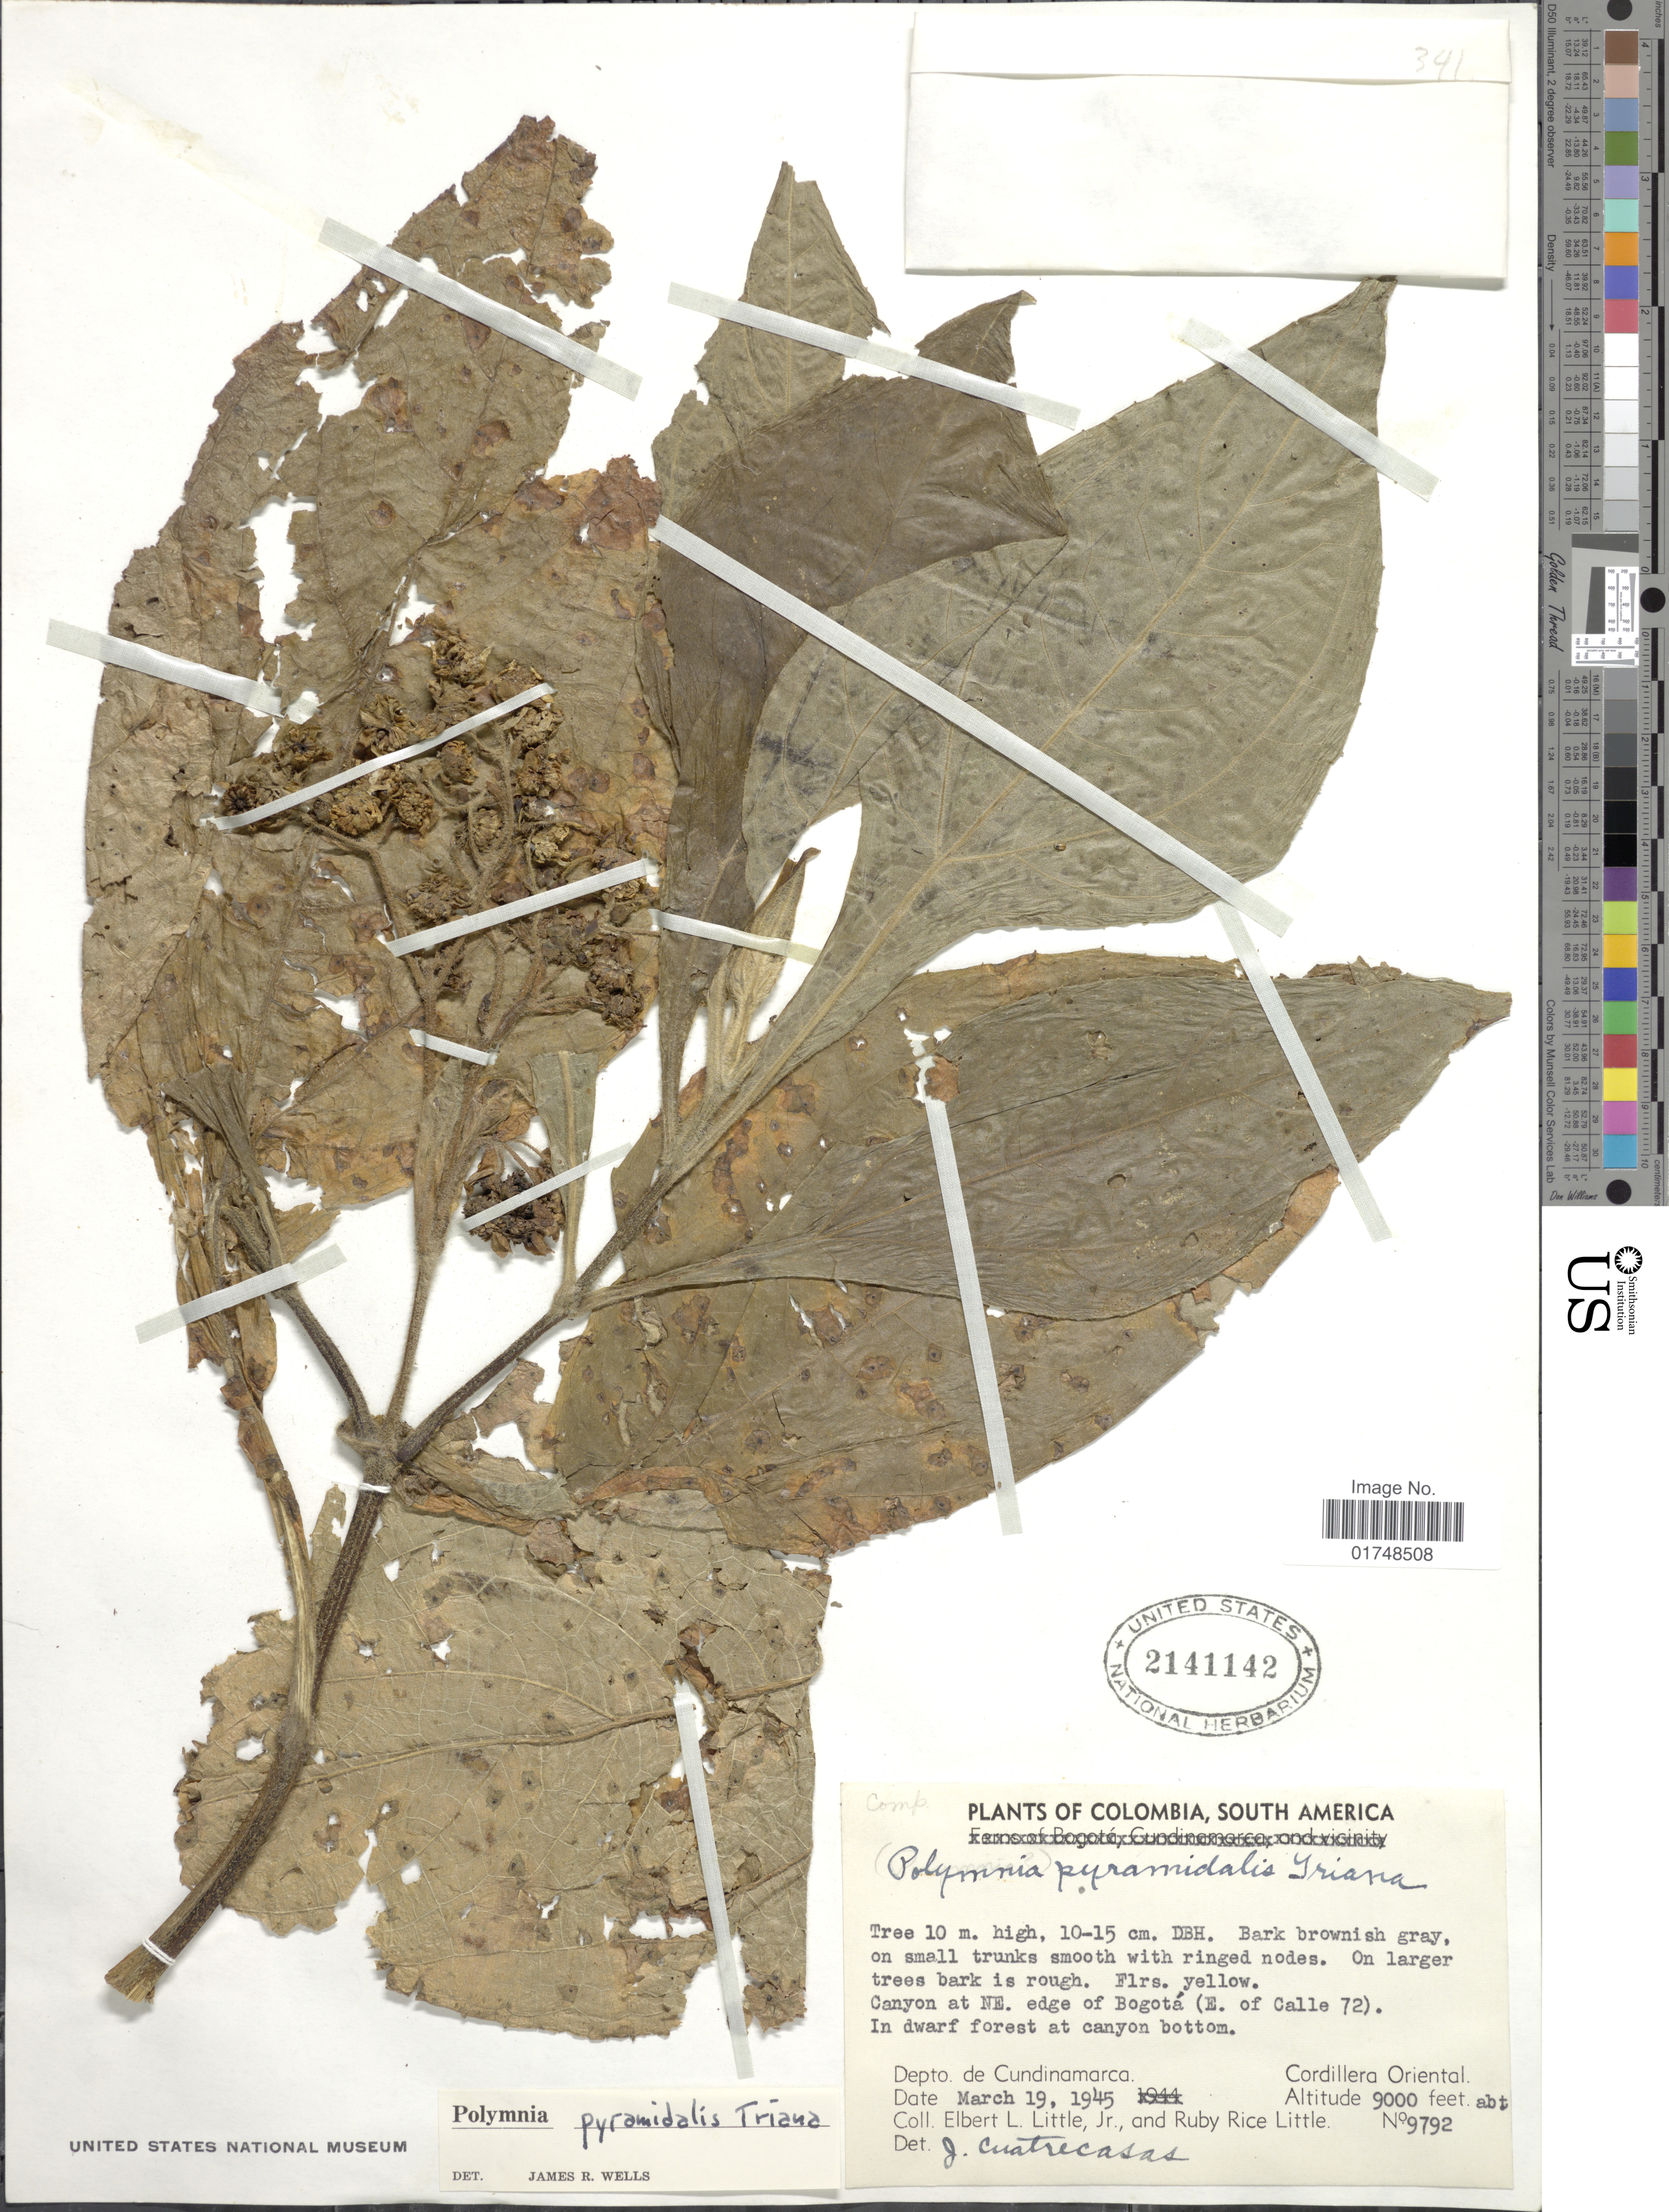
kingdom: Plantae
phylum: Tracheophyta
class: Magnoliopsida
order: Asterales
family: Asteraceae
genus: Smallanthus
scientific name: Smallanthus pyramidalis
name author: (Triana) H. Rob.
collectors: E. L. Little & R. R. Little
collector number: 9792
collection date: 1945-03-19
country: Colombia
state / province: Cundinamarca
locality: Depto. de Cundinamarca. Cordillera Oriental. Canyon at NE. edge of Bogota (E. of Calle 72)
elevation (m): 2743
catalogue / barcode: US 2141142